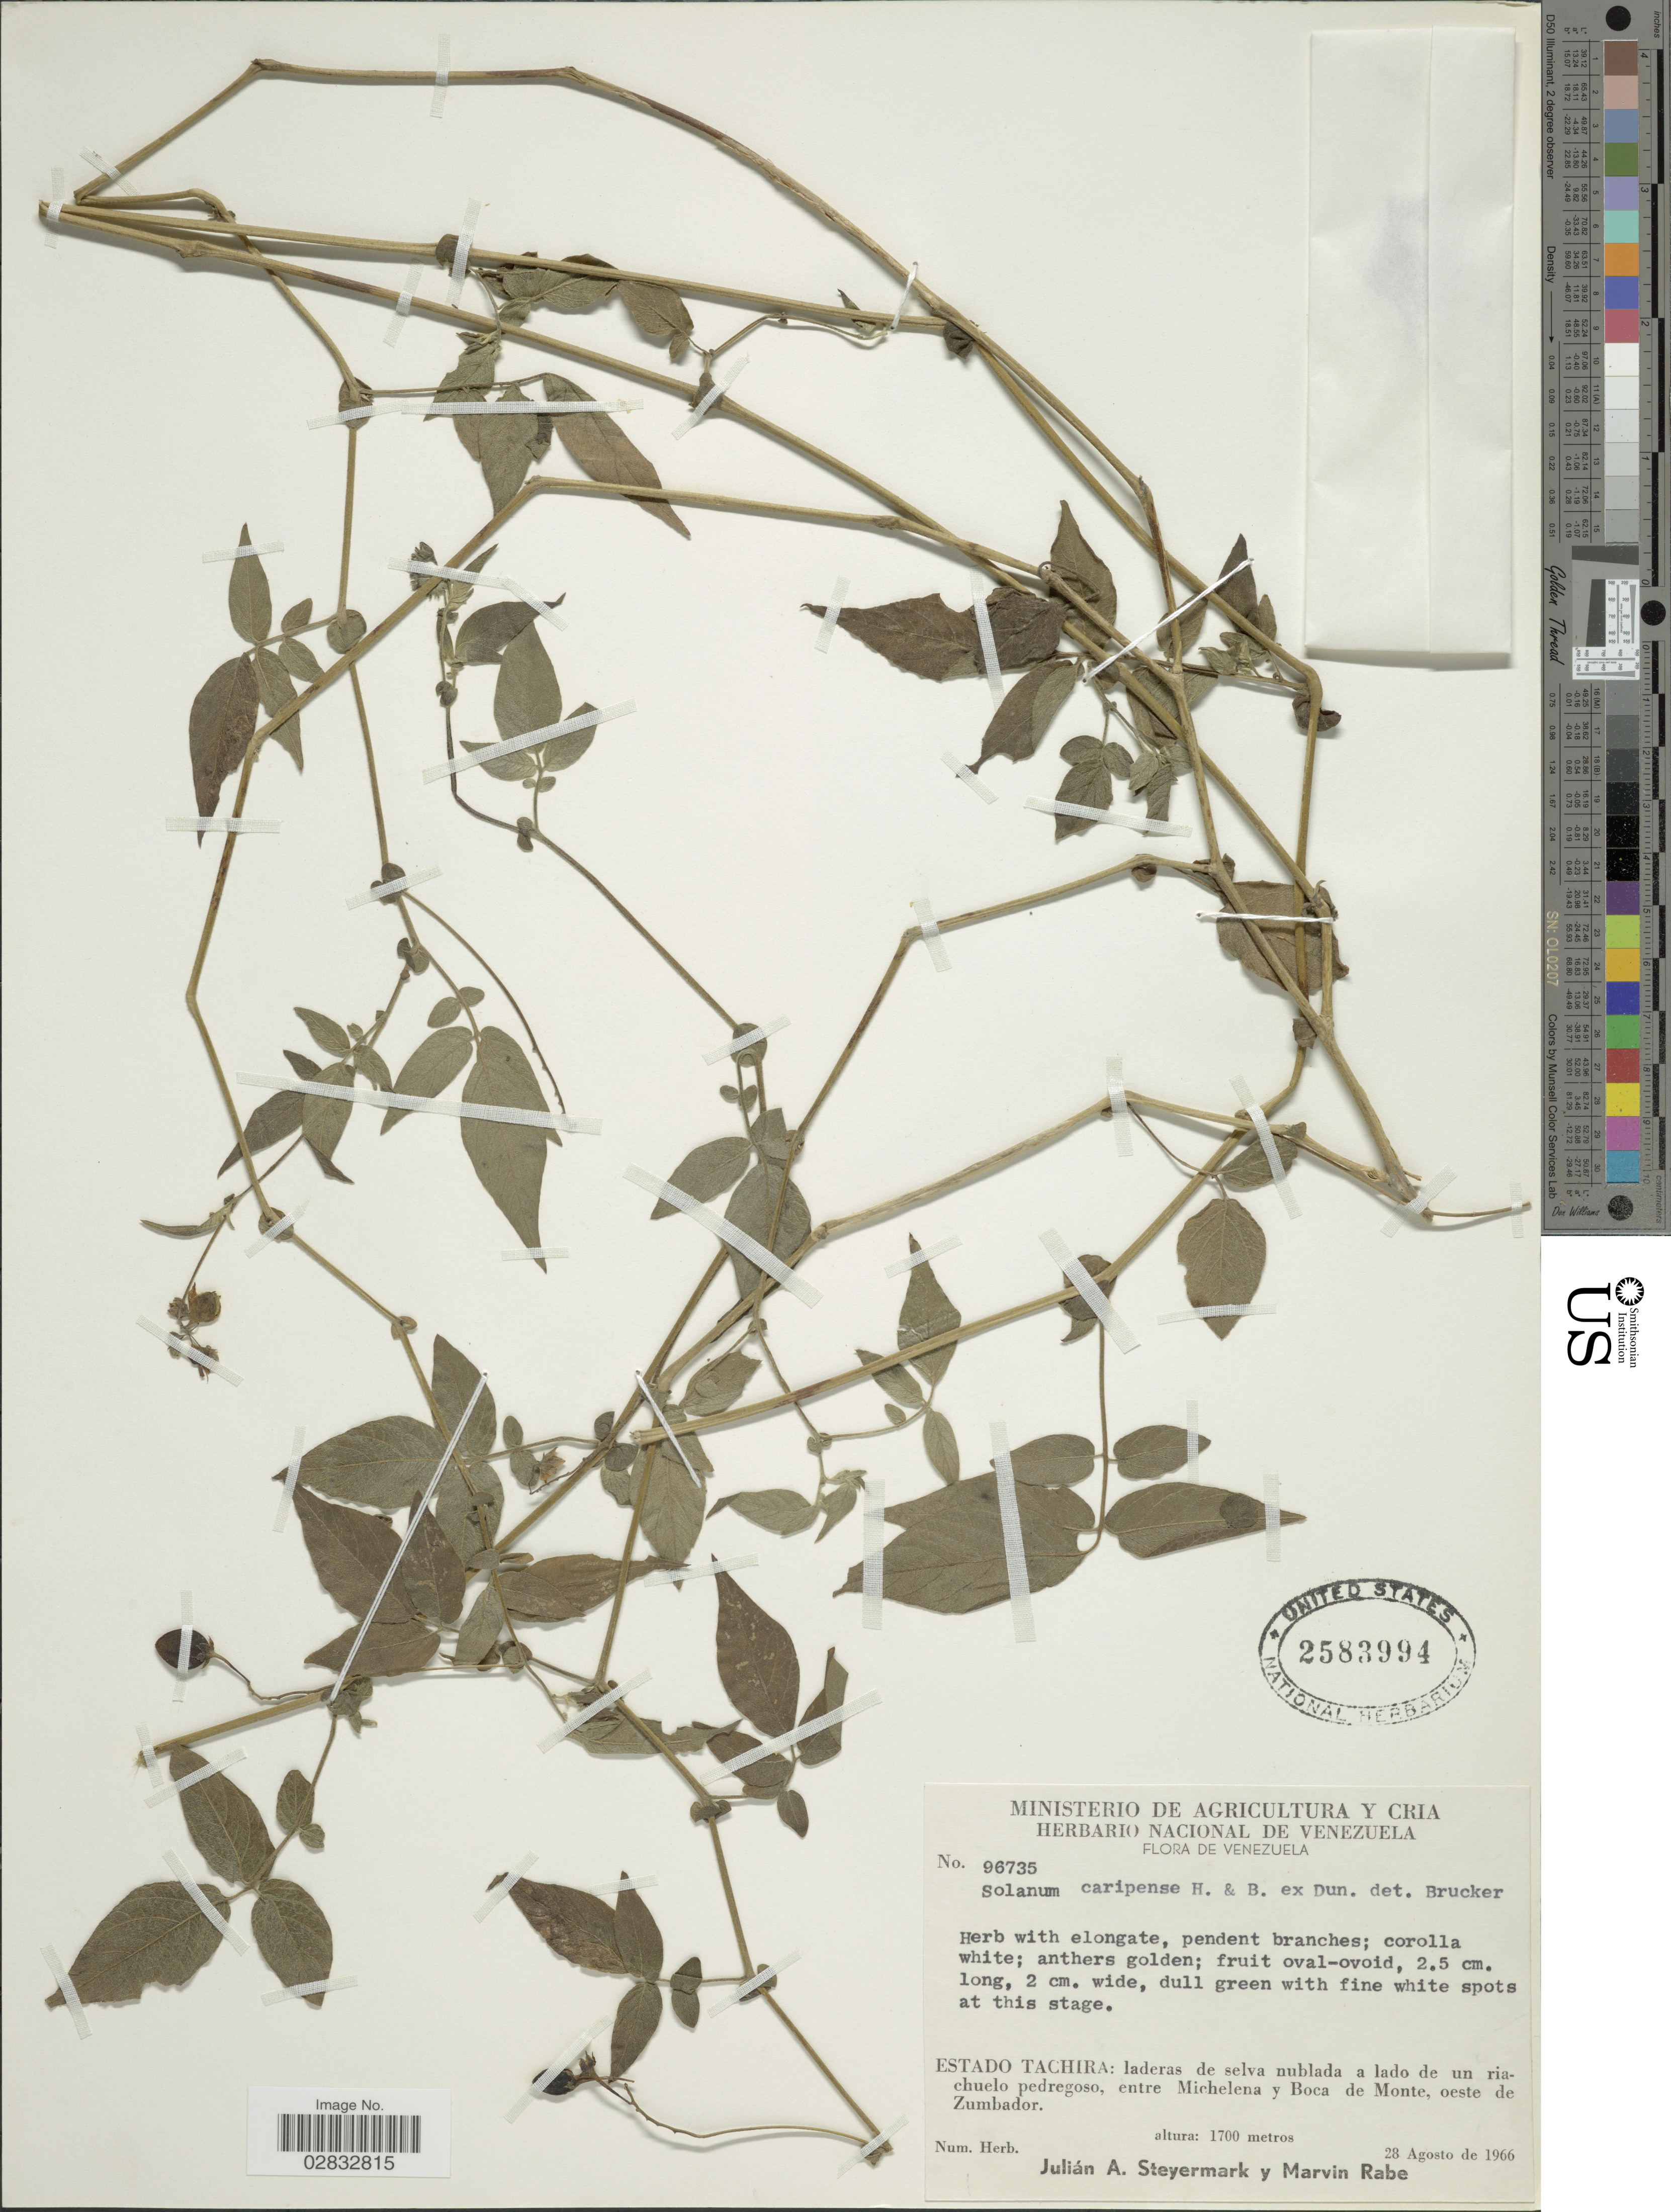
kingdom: Plantae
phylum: Tracheophyta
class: Magnoliopsida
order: Solanales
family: Solanaceae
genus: Solanum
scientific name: Solanum caripense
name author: Humb. & Bonpl. ex Dunal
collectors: J. Steyermark & M. Rabe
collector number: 96735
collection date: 1966-08-28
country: Venezuela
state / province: Tachira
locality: Laderas de selva nublada a lado de un riachuelo pedregoso, entre Michelena y Boca de Monte, oeste de Zumbador.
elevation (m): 1700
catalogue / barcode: US 2583994